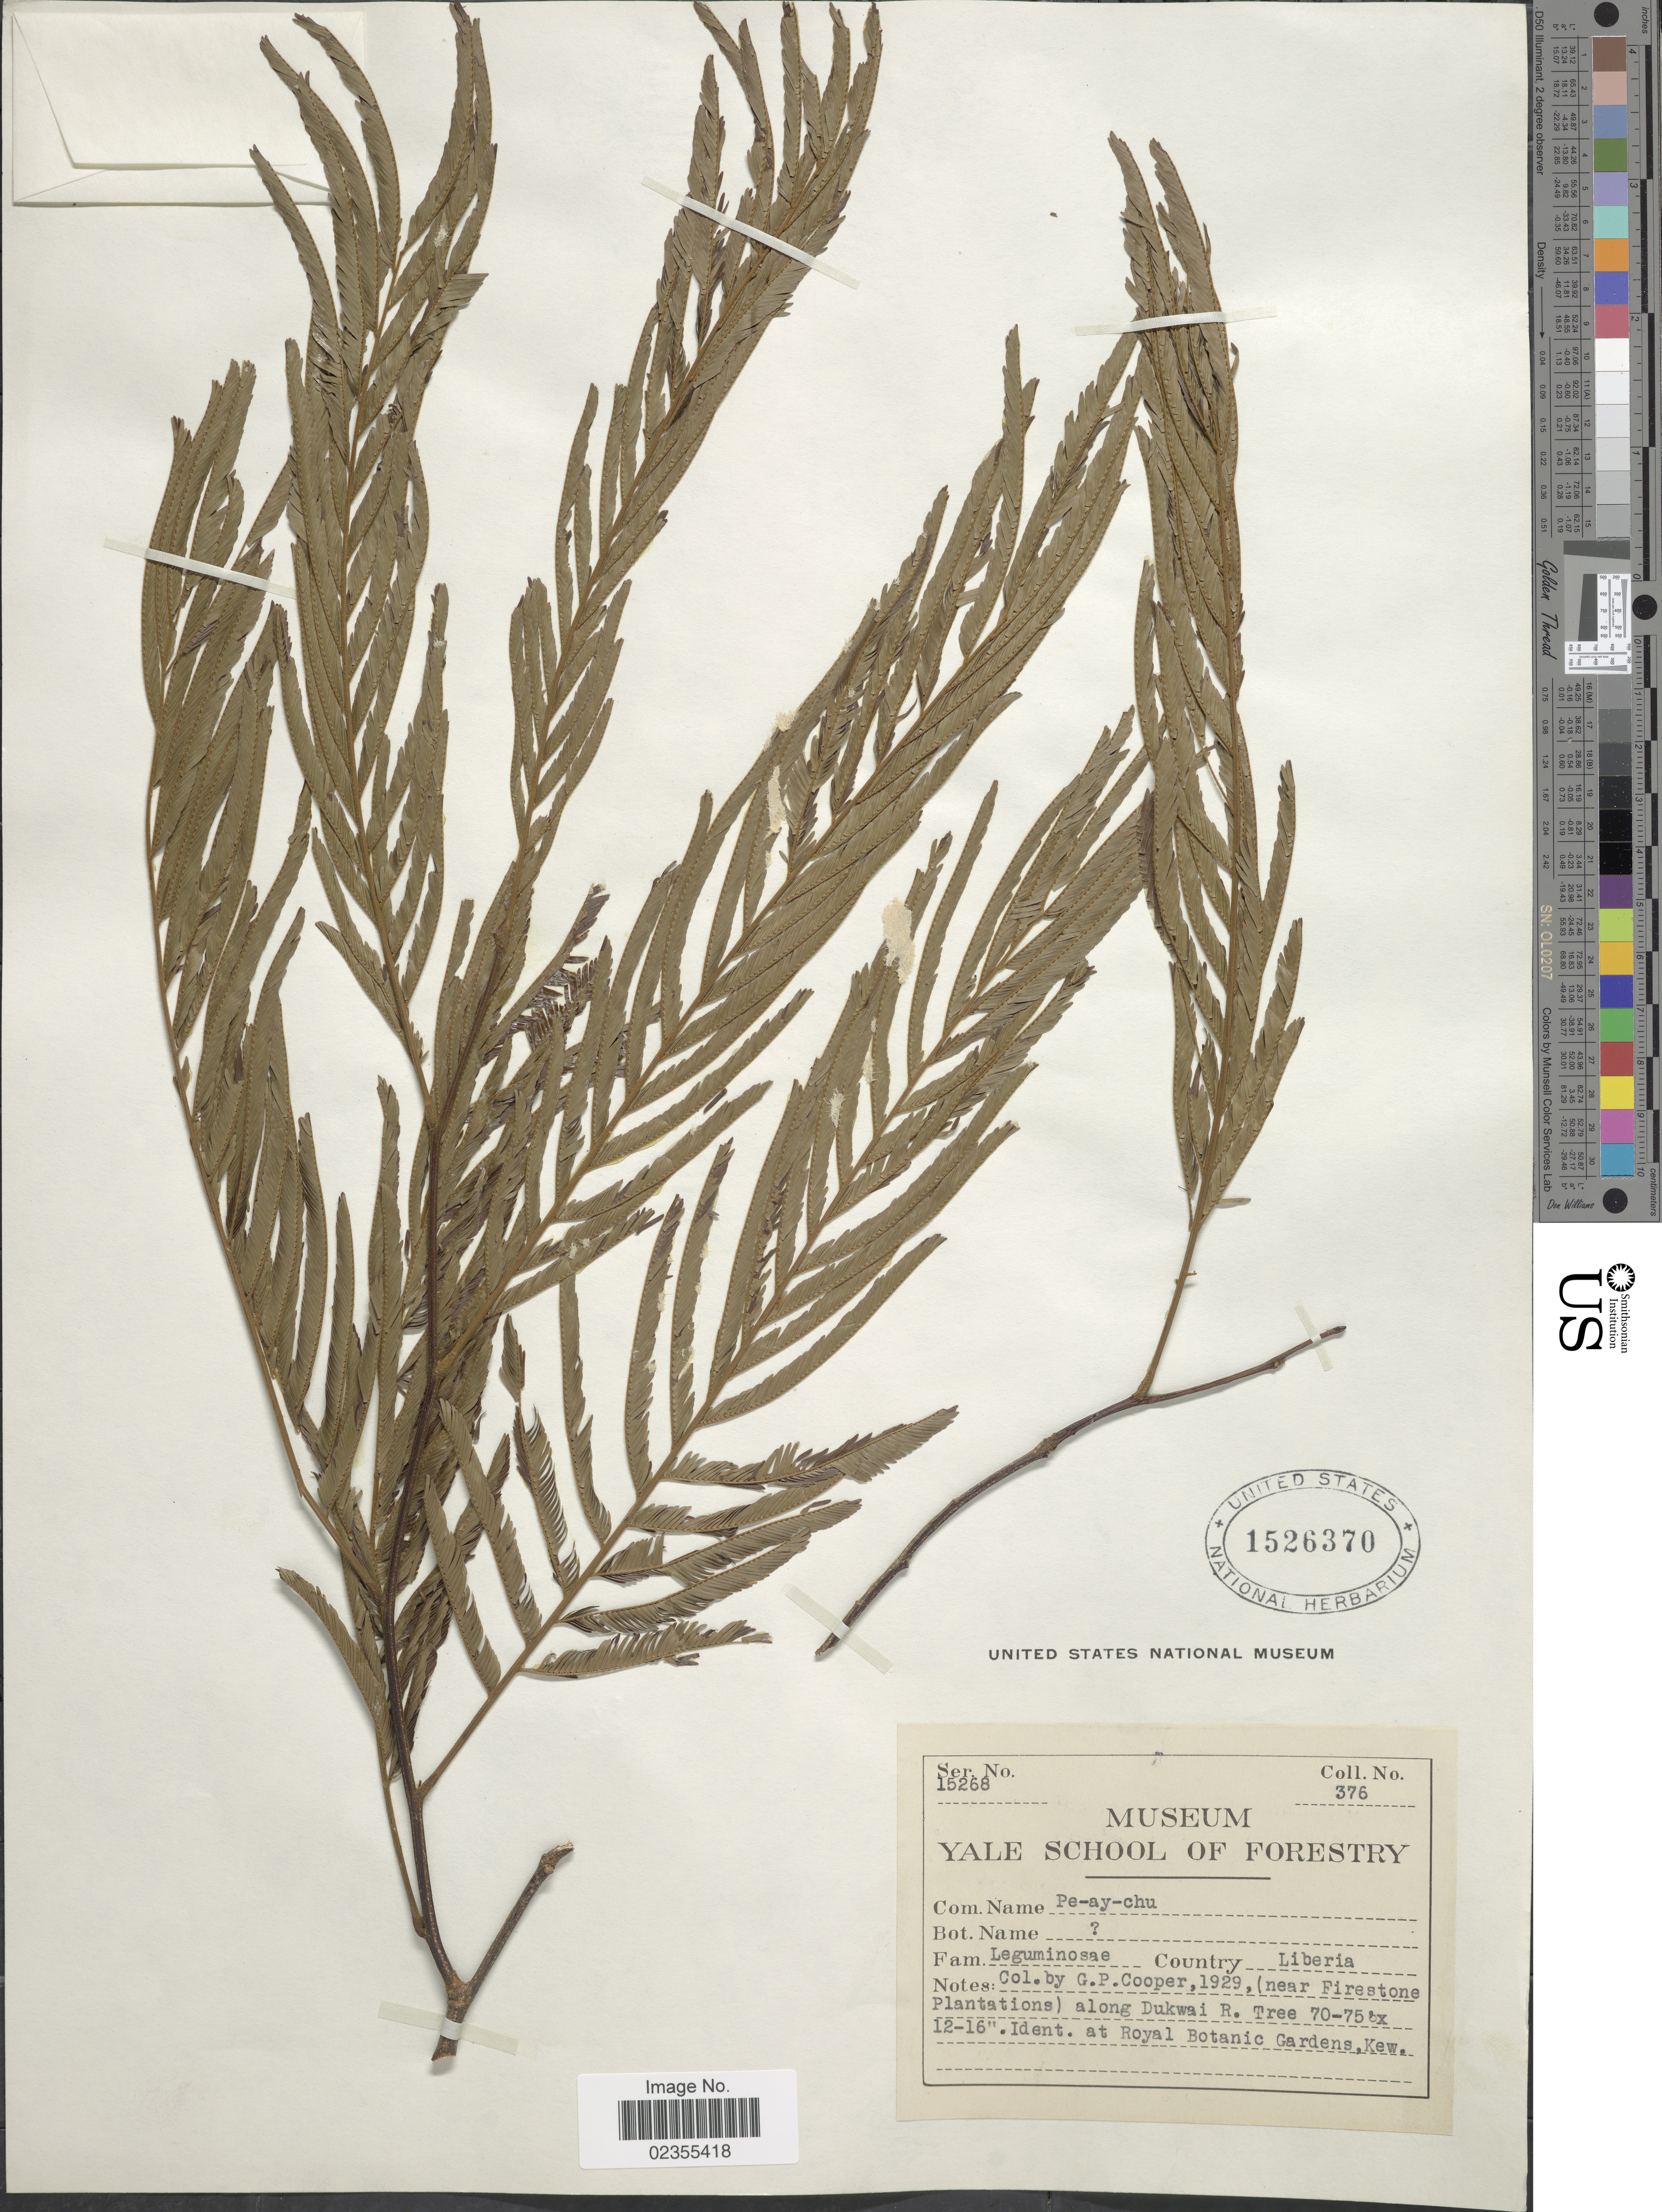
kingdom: Plantae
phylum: Tracheophyta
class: Magnoliopsida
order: Fabales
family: Fabaceae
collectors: G. Cooper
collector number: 376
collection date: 1929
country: Liberia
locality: Near Firestone (Plantations) along Dukwai R.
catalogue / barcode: US 1526370